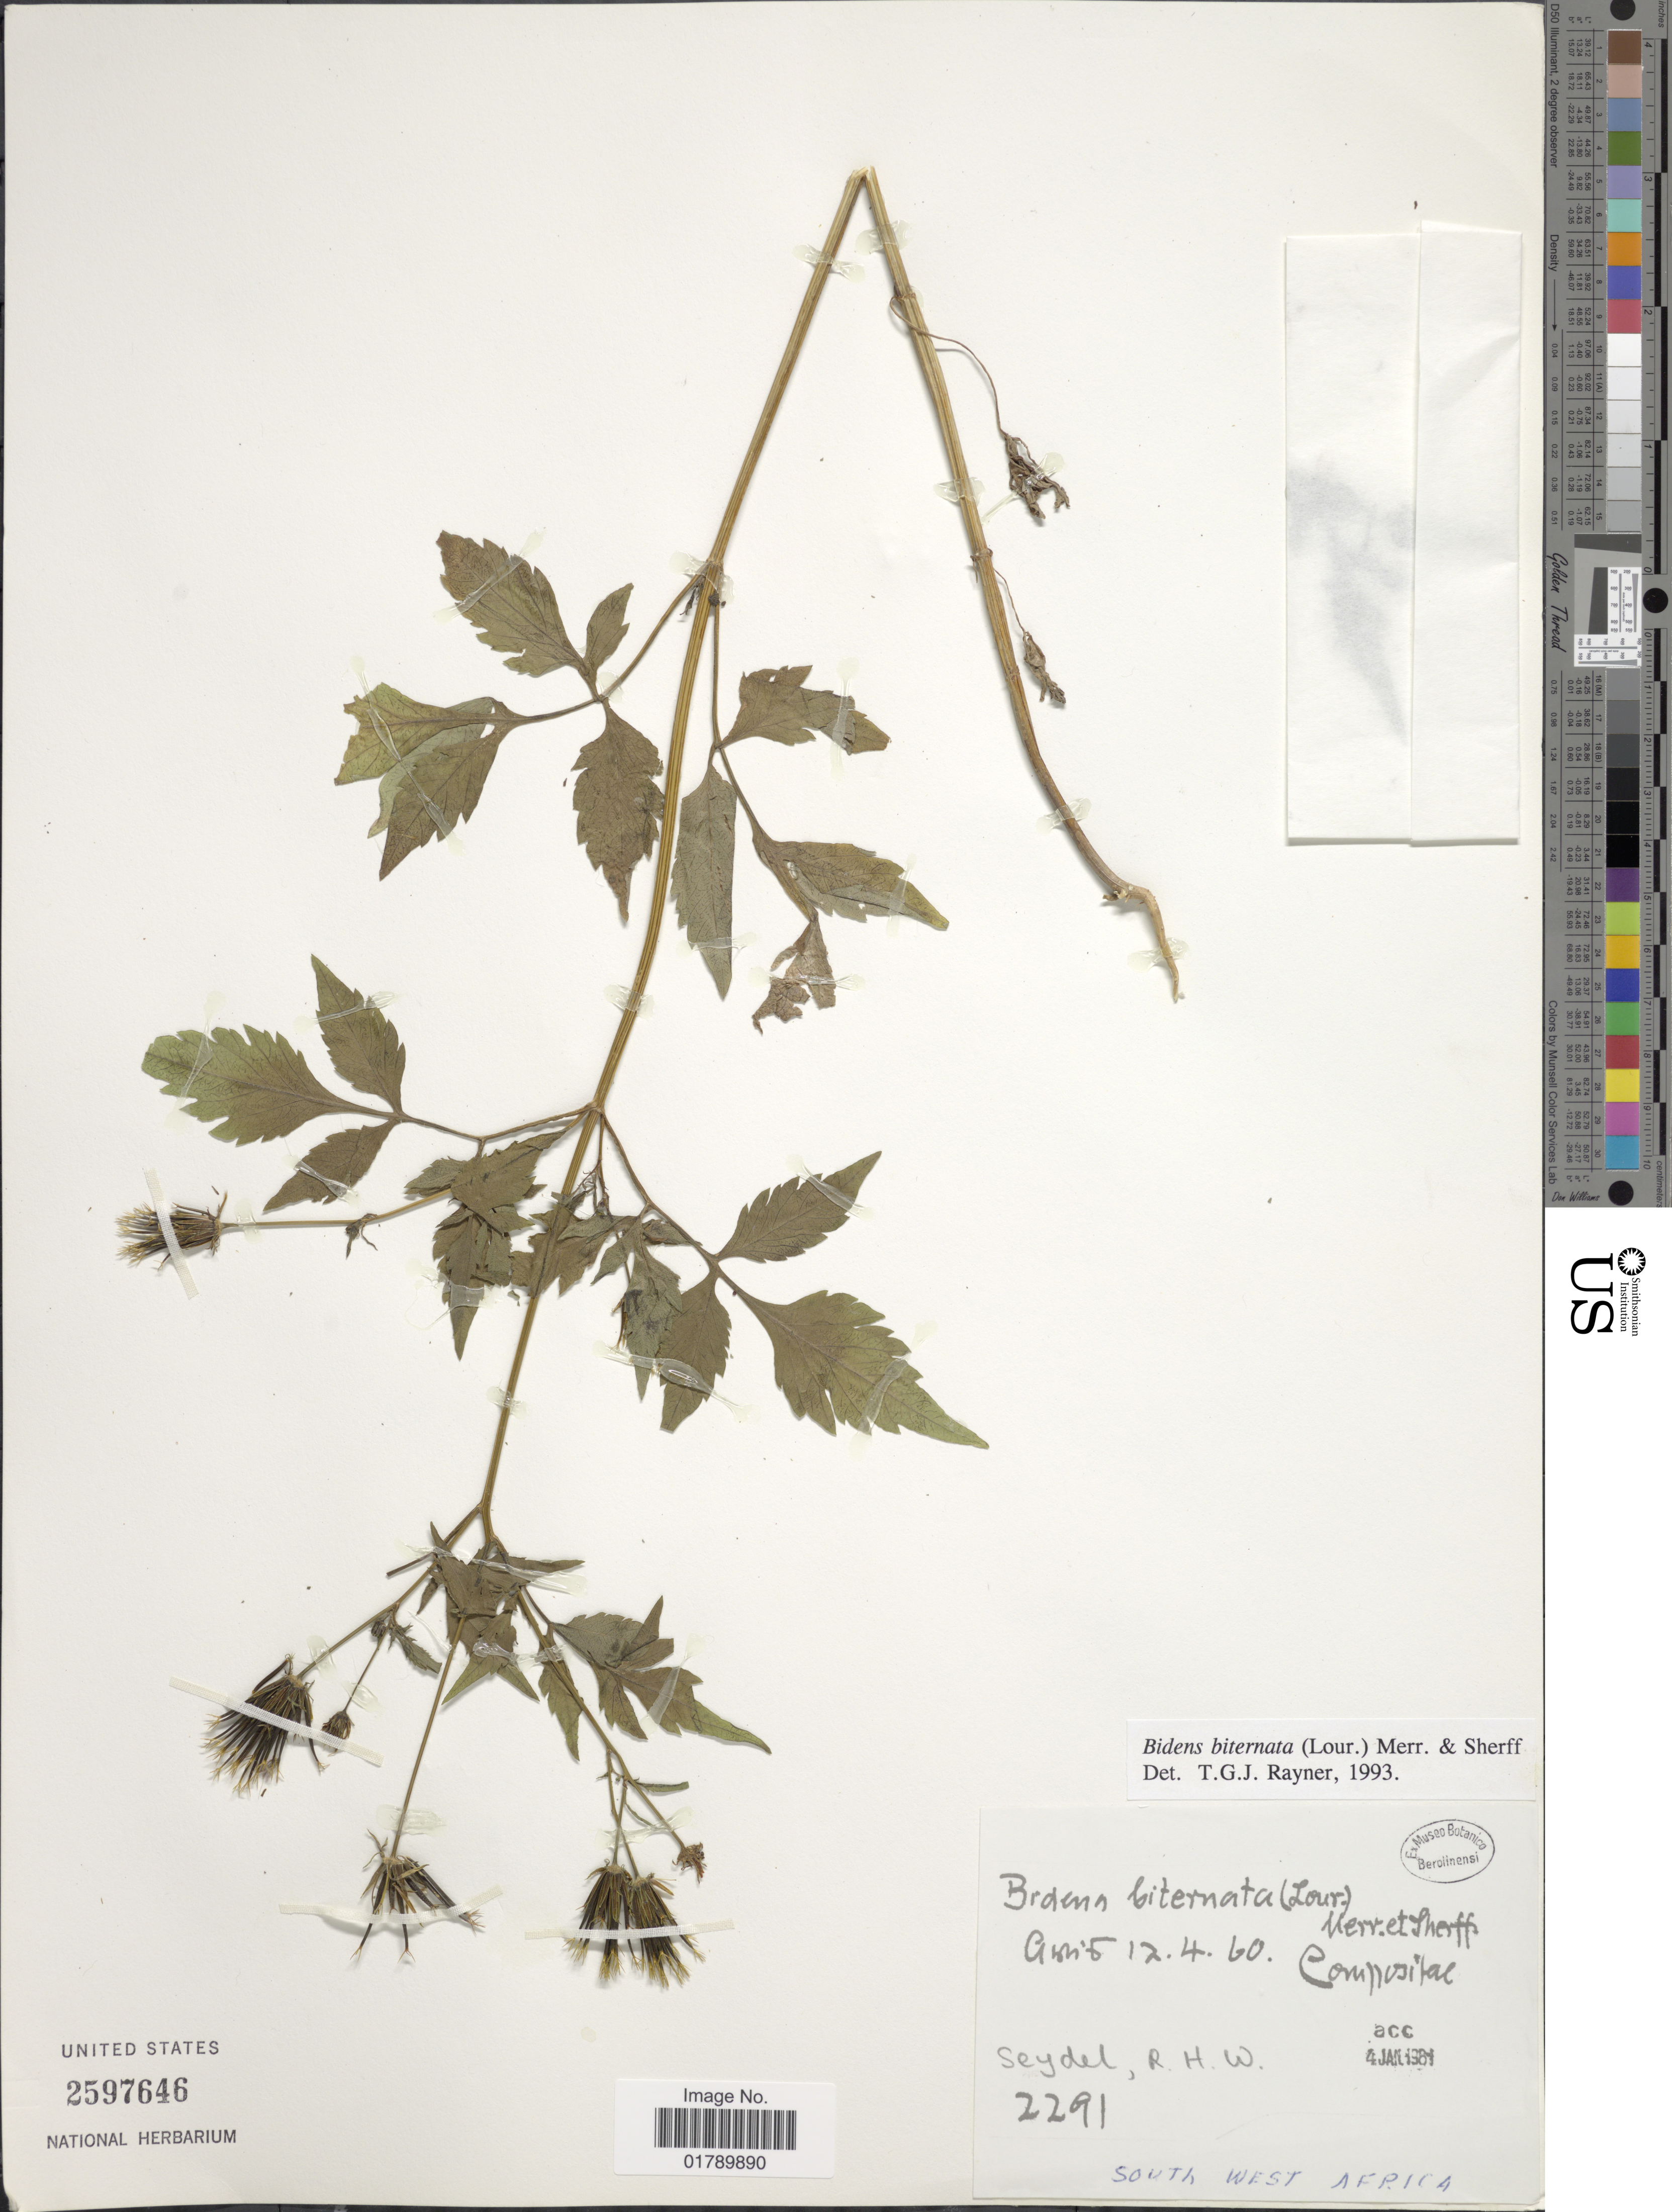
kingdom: Plantae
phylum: Tracheophyta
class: Magnoliopsida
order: Asterales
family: Asteraceae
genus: Bidens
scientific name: Bidens biternata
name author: (Lour.) Merr. & Sherff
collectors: R. Seydel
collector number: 2291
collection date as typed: Transcribed d/m/y: 12/4/60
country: Namibia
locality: South-West Africa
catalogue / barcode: US 2597646